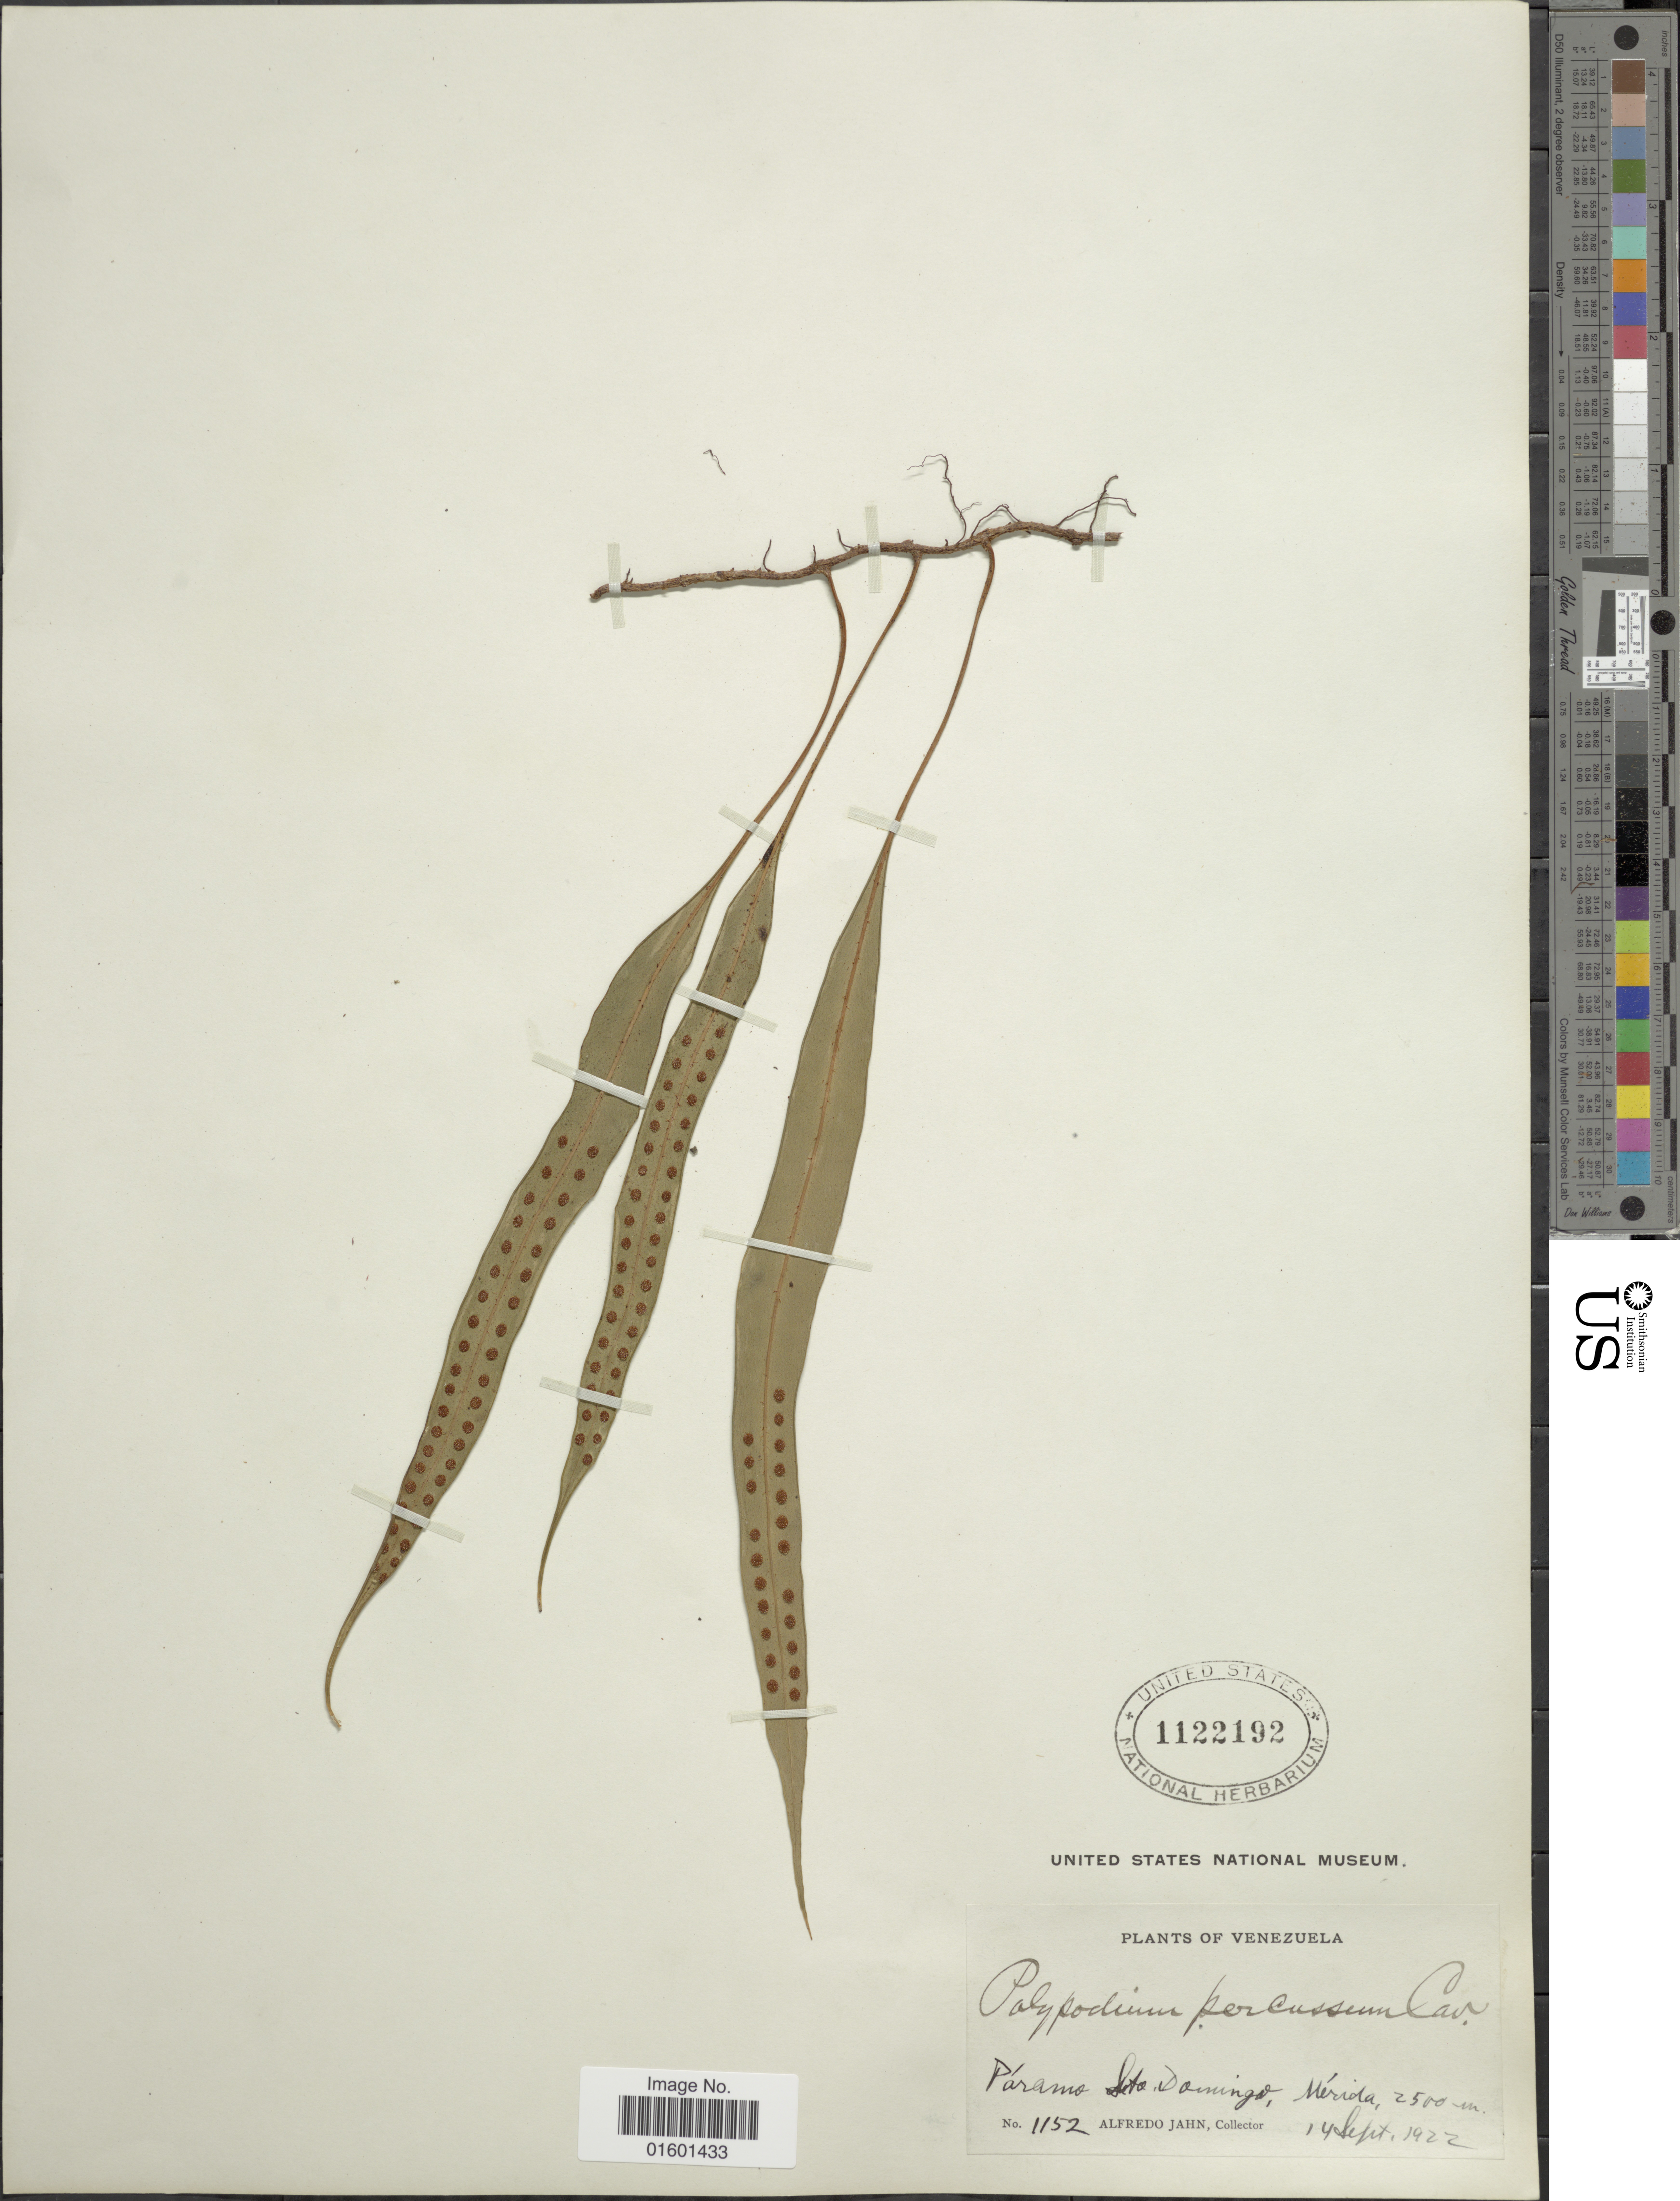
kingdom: Plantae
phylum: Tracheophyta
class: Polypodiopsida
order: Polypodiales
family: Polypodiaceae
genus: Microgramma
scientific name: Microgramma percussa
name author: (Cav.) de la Sota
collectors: A. Jahn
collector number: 1152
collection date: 1922-09-14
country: Venezuela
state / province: Mérida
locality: Paramo, Sto. Domingo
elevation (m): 2500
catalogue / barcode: US 1122192